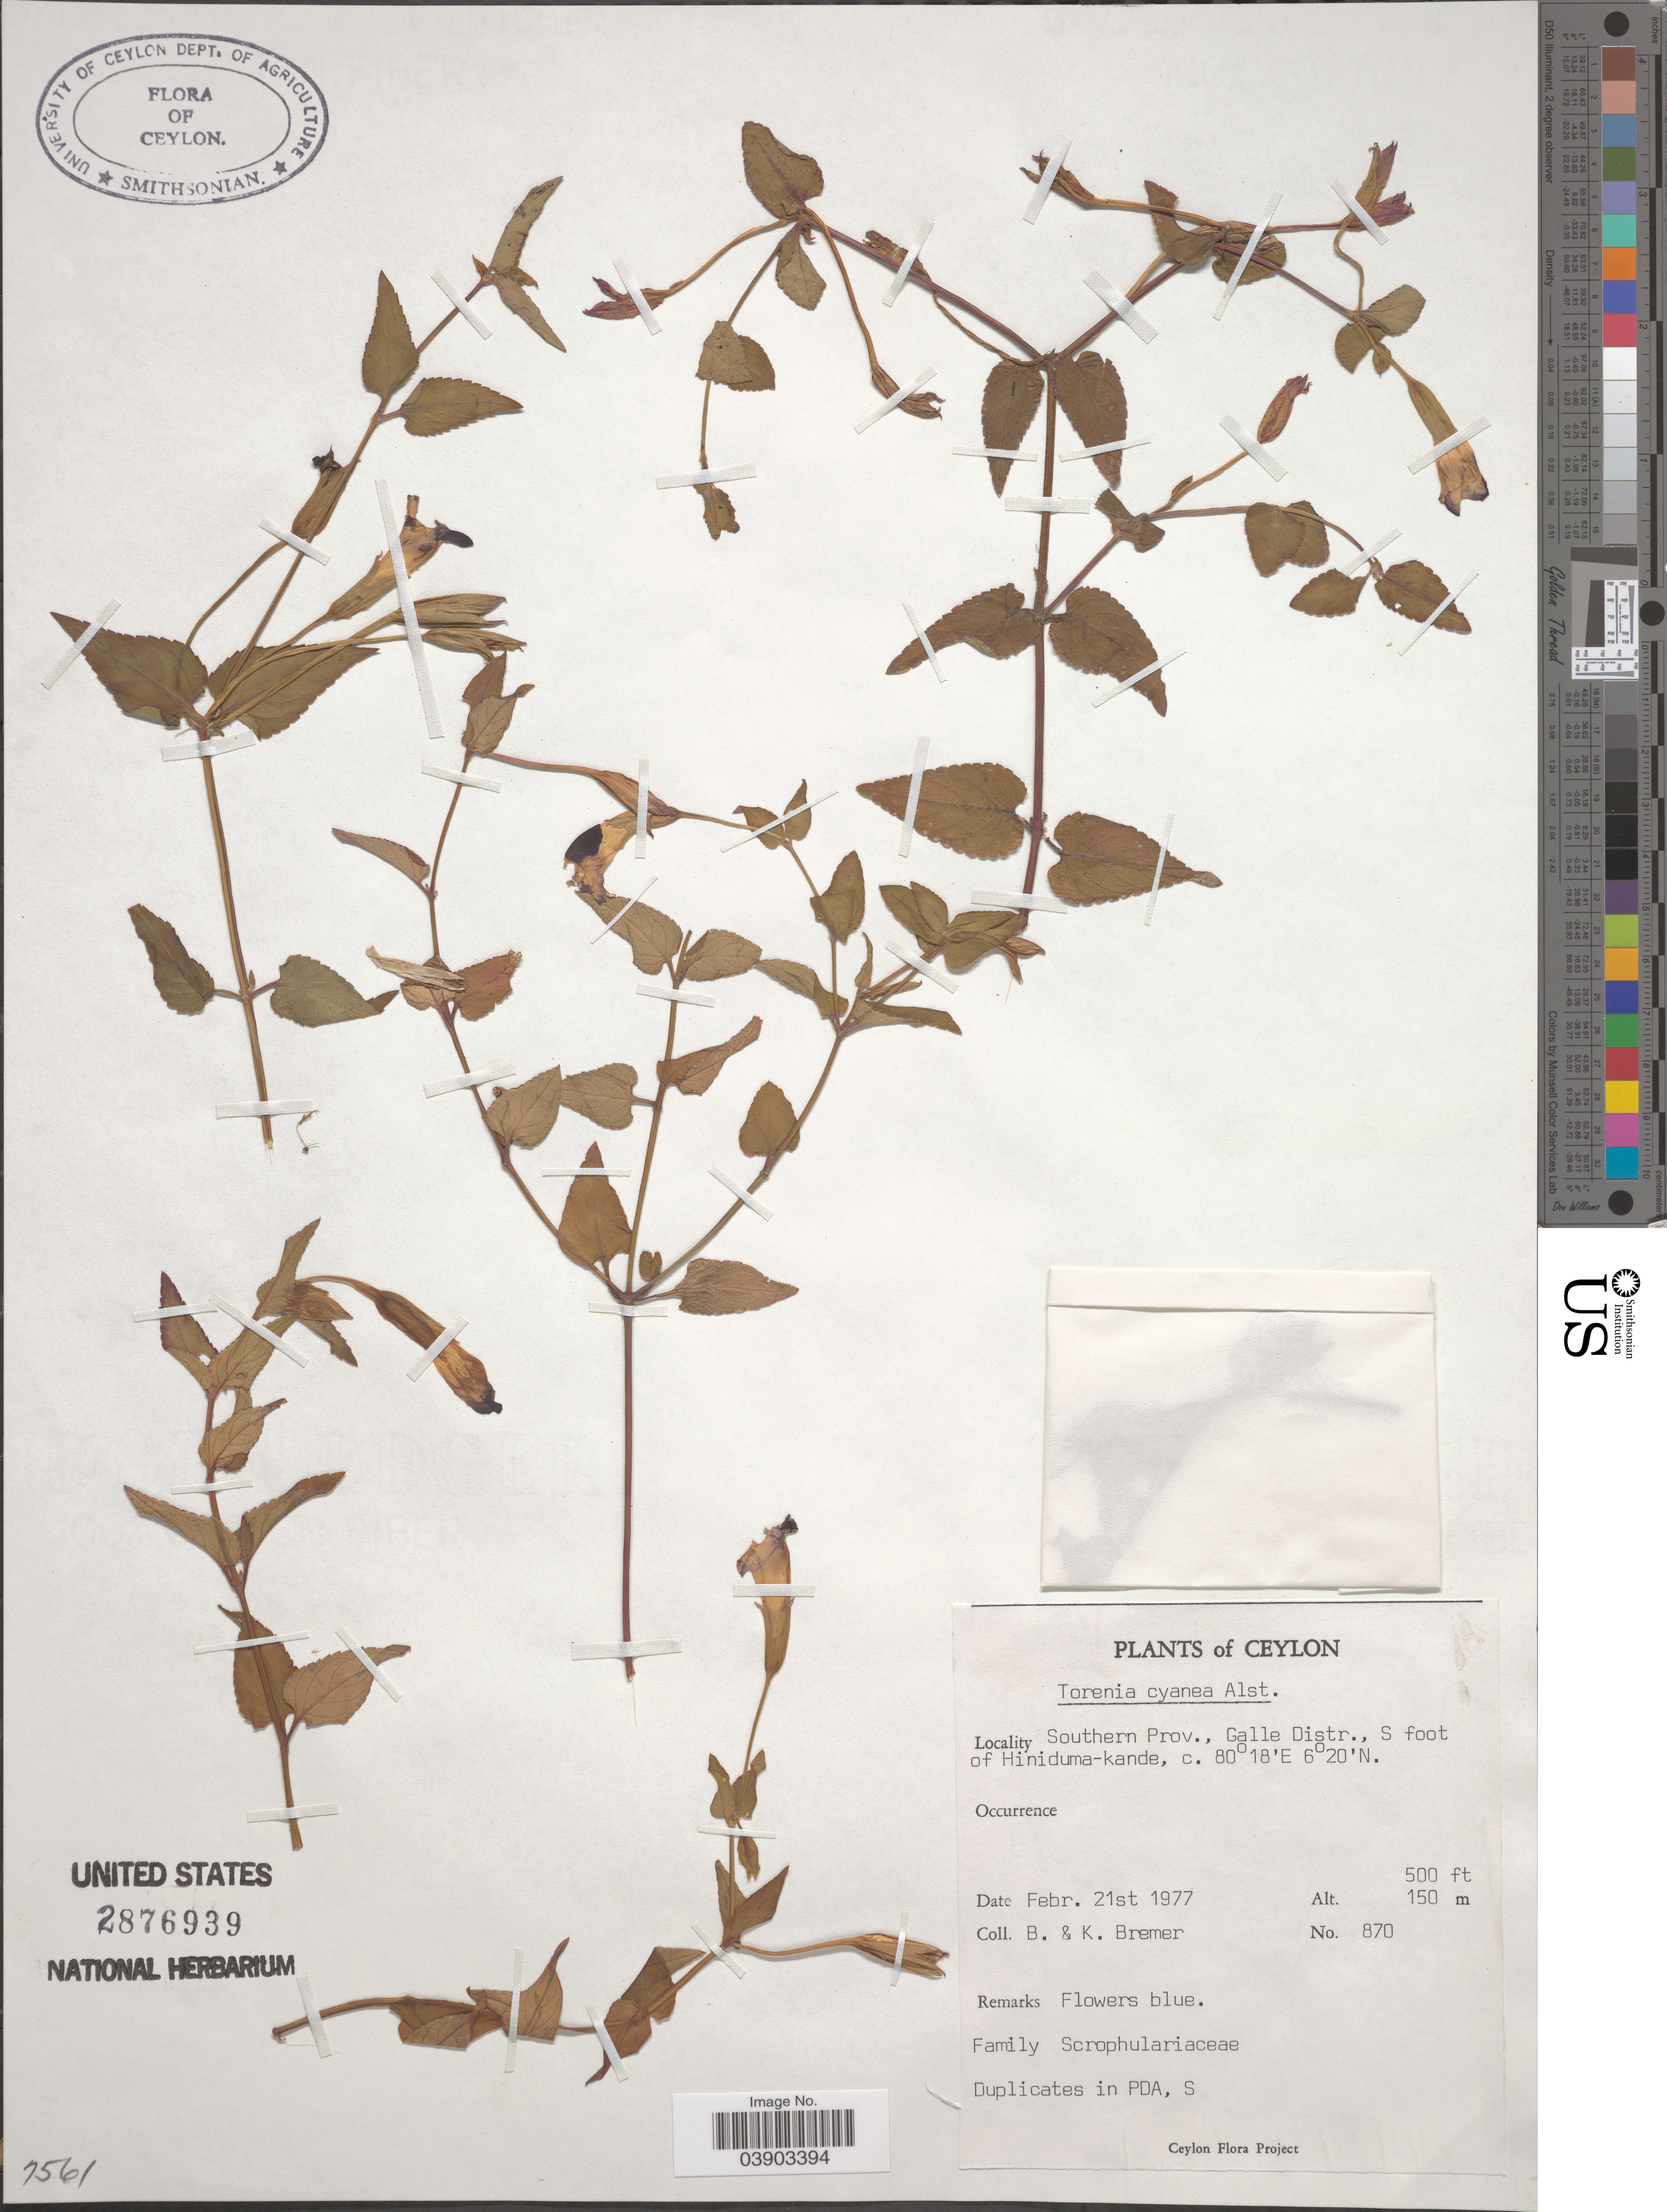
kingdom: Plantae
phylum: Tracheophyta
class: Magnoliopsida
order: Lamiales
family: Linderniaceae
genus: Torenia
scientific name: Torenia cyanea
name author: Alston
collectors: B. Bremer & K. Bremer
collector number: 870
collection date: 1977-02-21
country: Sri Lanka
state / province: Southern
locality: Ceylon. Galle Distr., S foot of Hiniduma-kande.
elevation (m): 152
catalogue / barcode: US 2876939